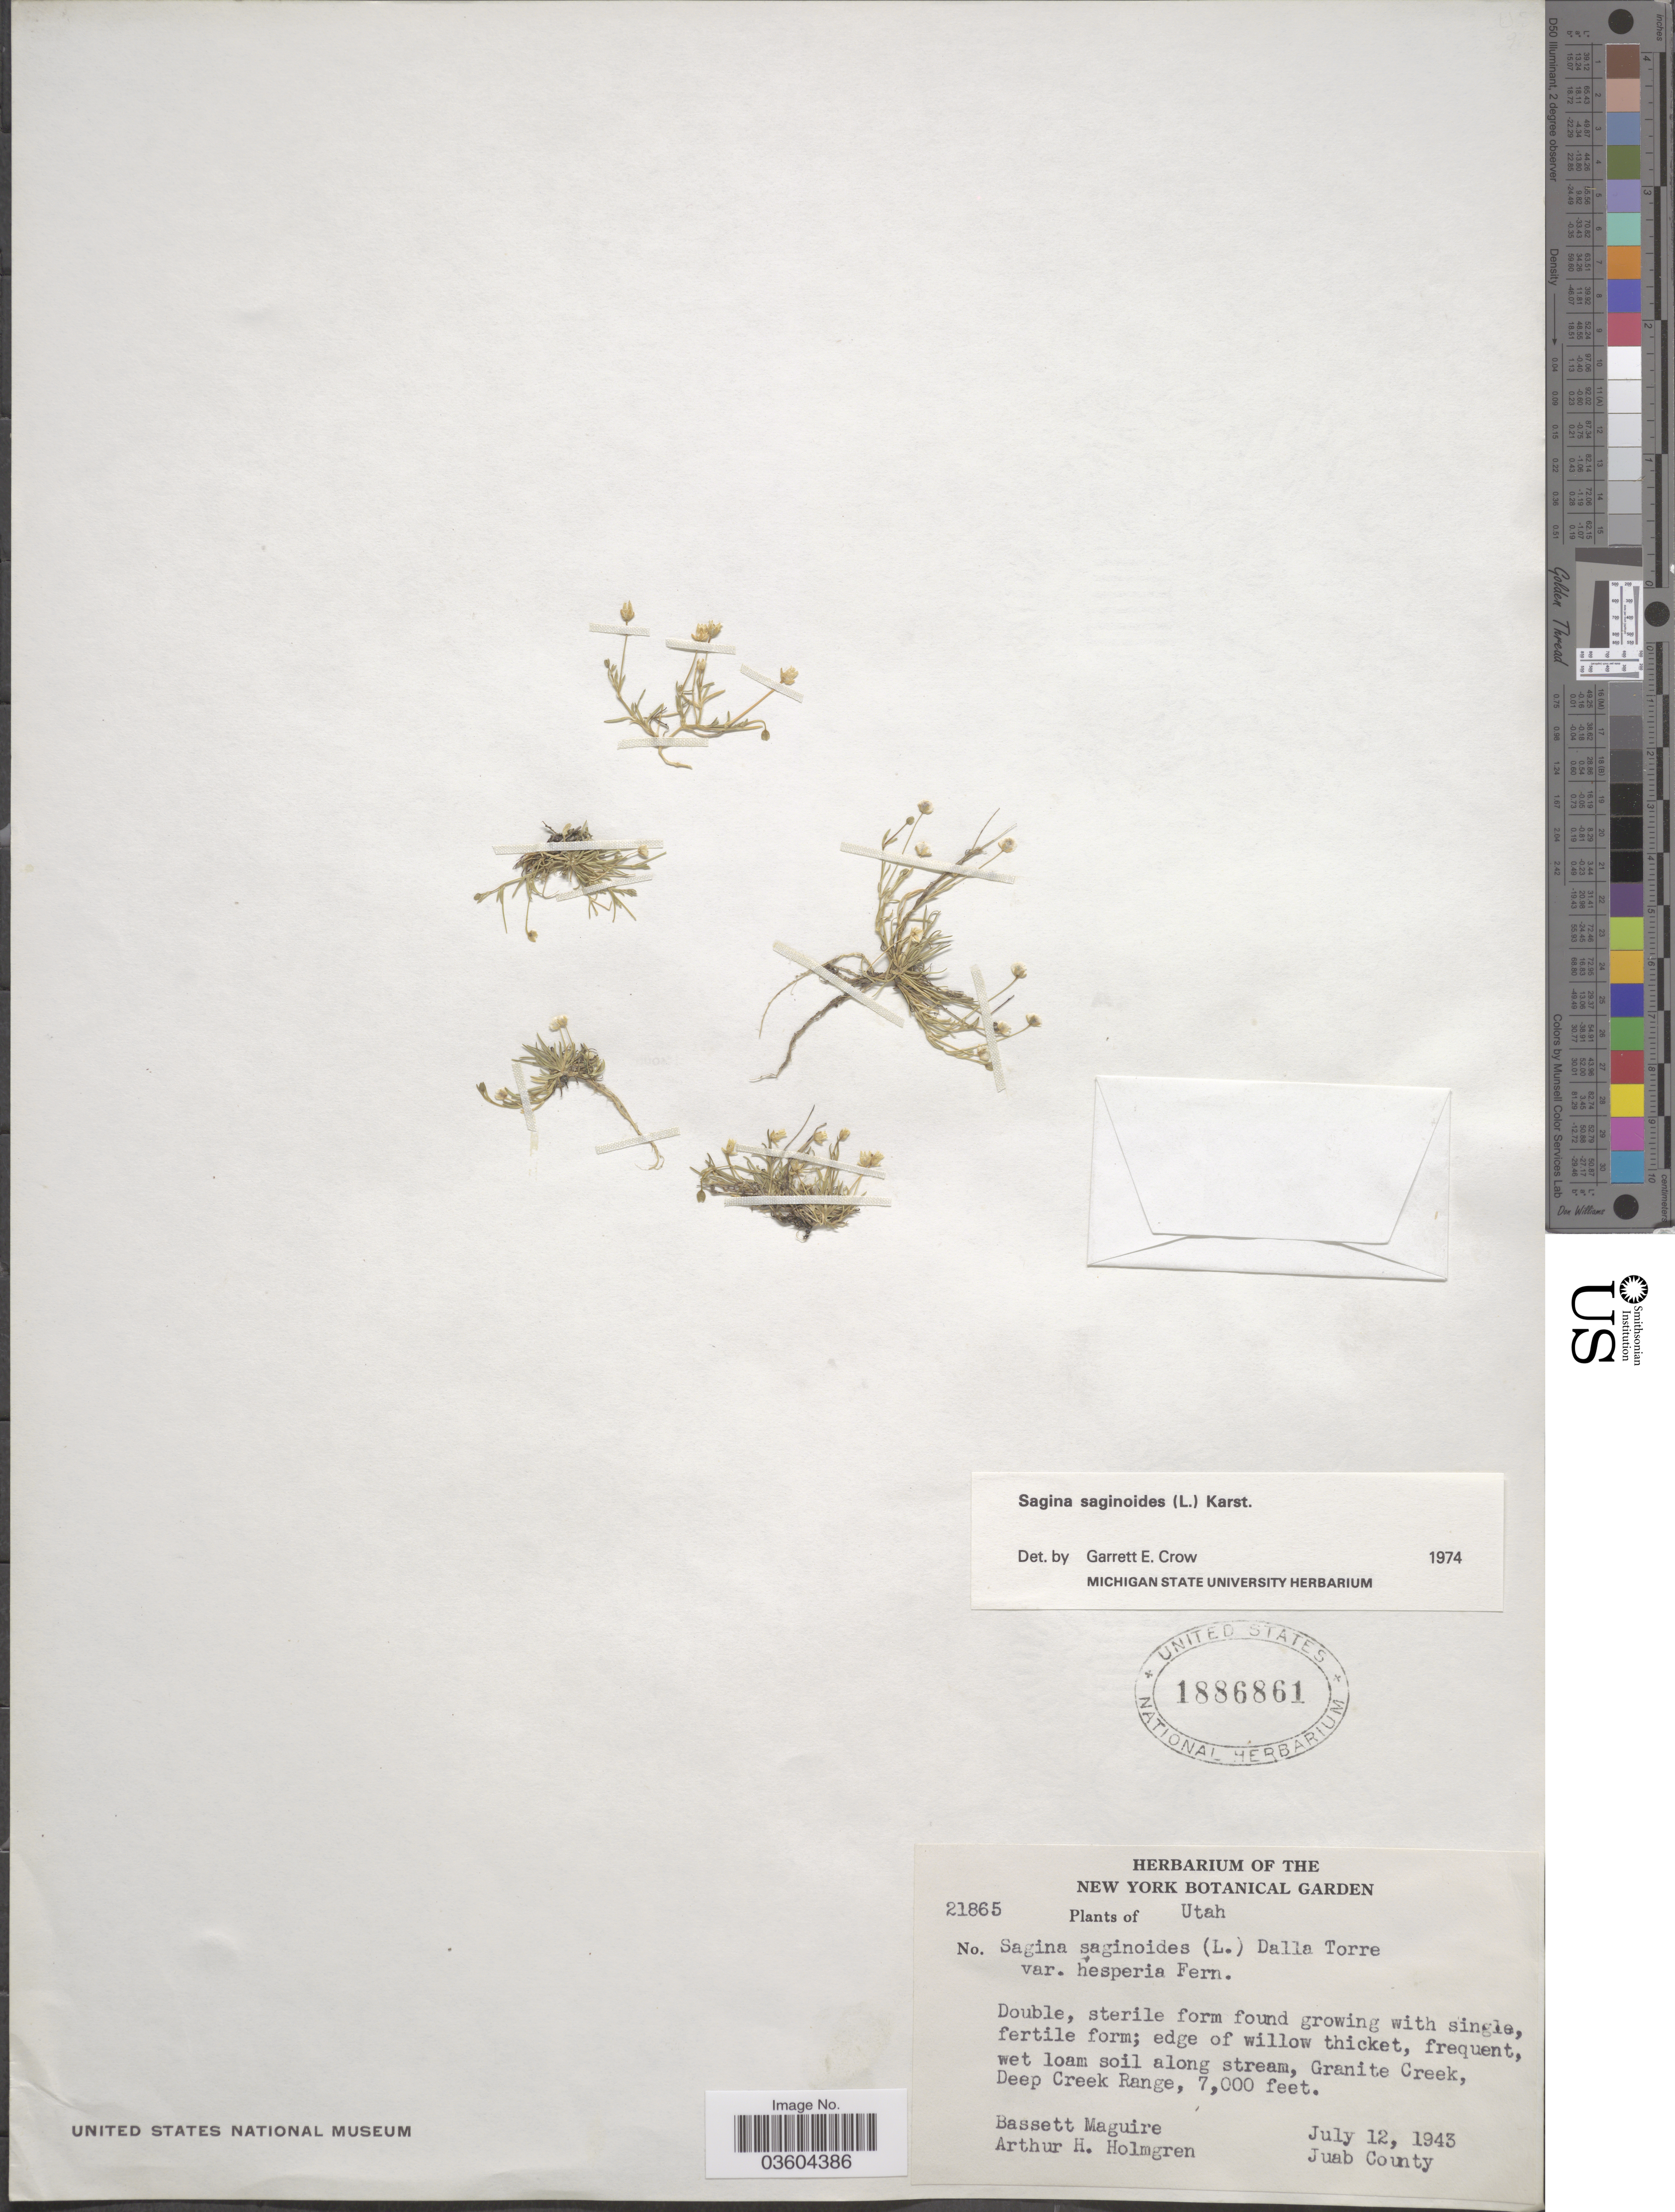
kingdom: Plantae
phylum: Tracheophyta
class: Magnoliopsida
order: Caryophyllales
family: Caryophyllaceae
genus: Sagina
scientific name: Sagina saginoides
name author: (L.) H. Karst.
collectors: B. Maguire & A. H. Holmgren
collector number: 21865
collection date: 1943-07-12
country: United States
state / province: Utah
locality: Granite Creek, Deep Creek Range. Juab County.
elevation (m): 2134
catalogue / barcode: US 1886861